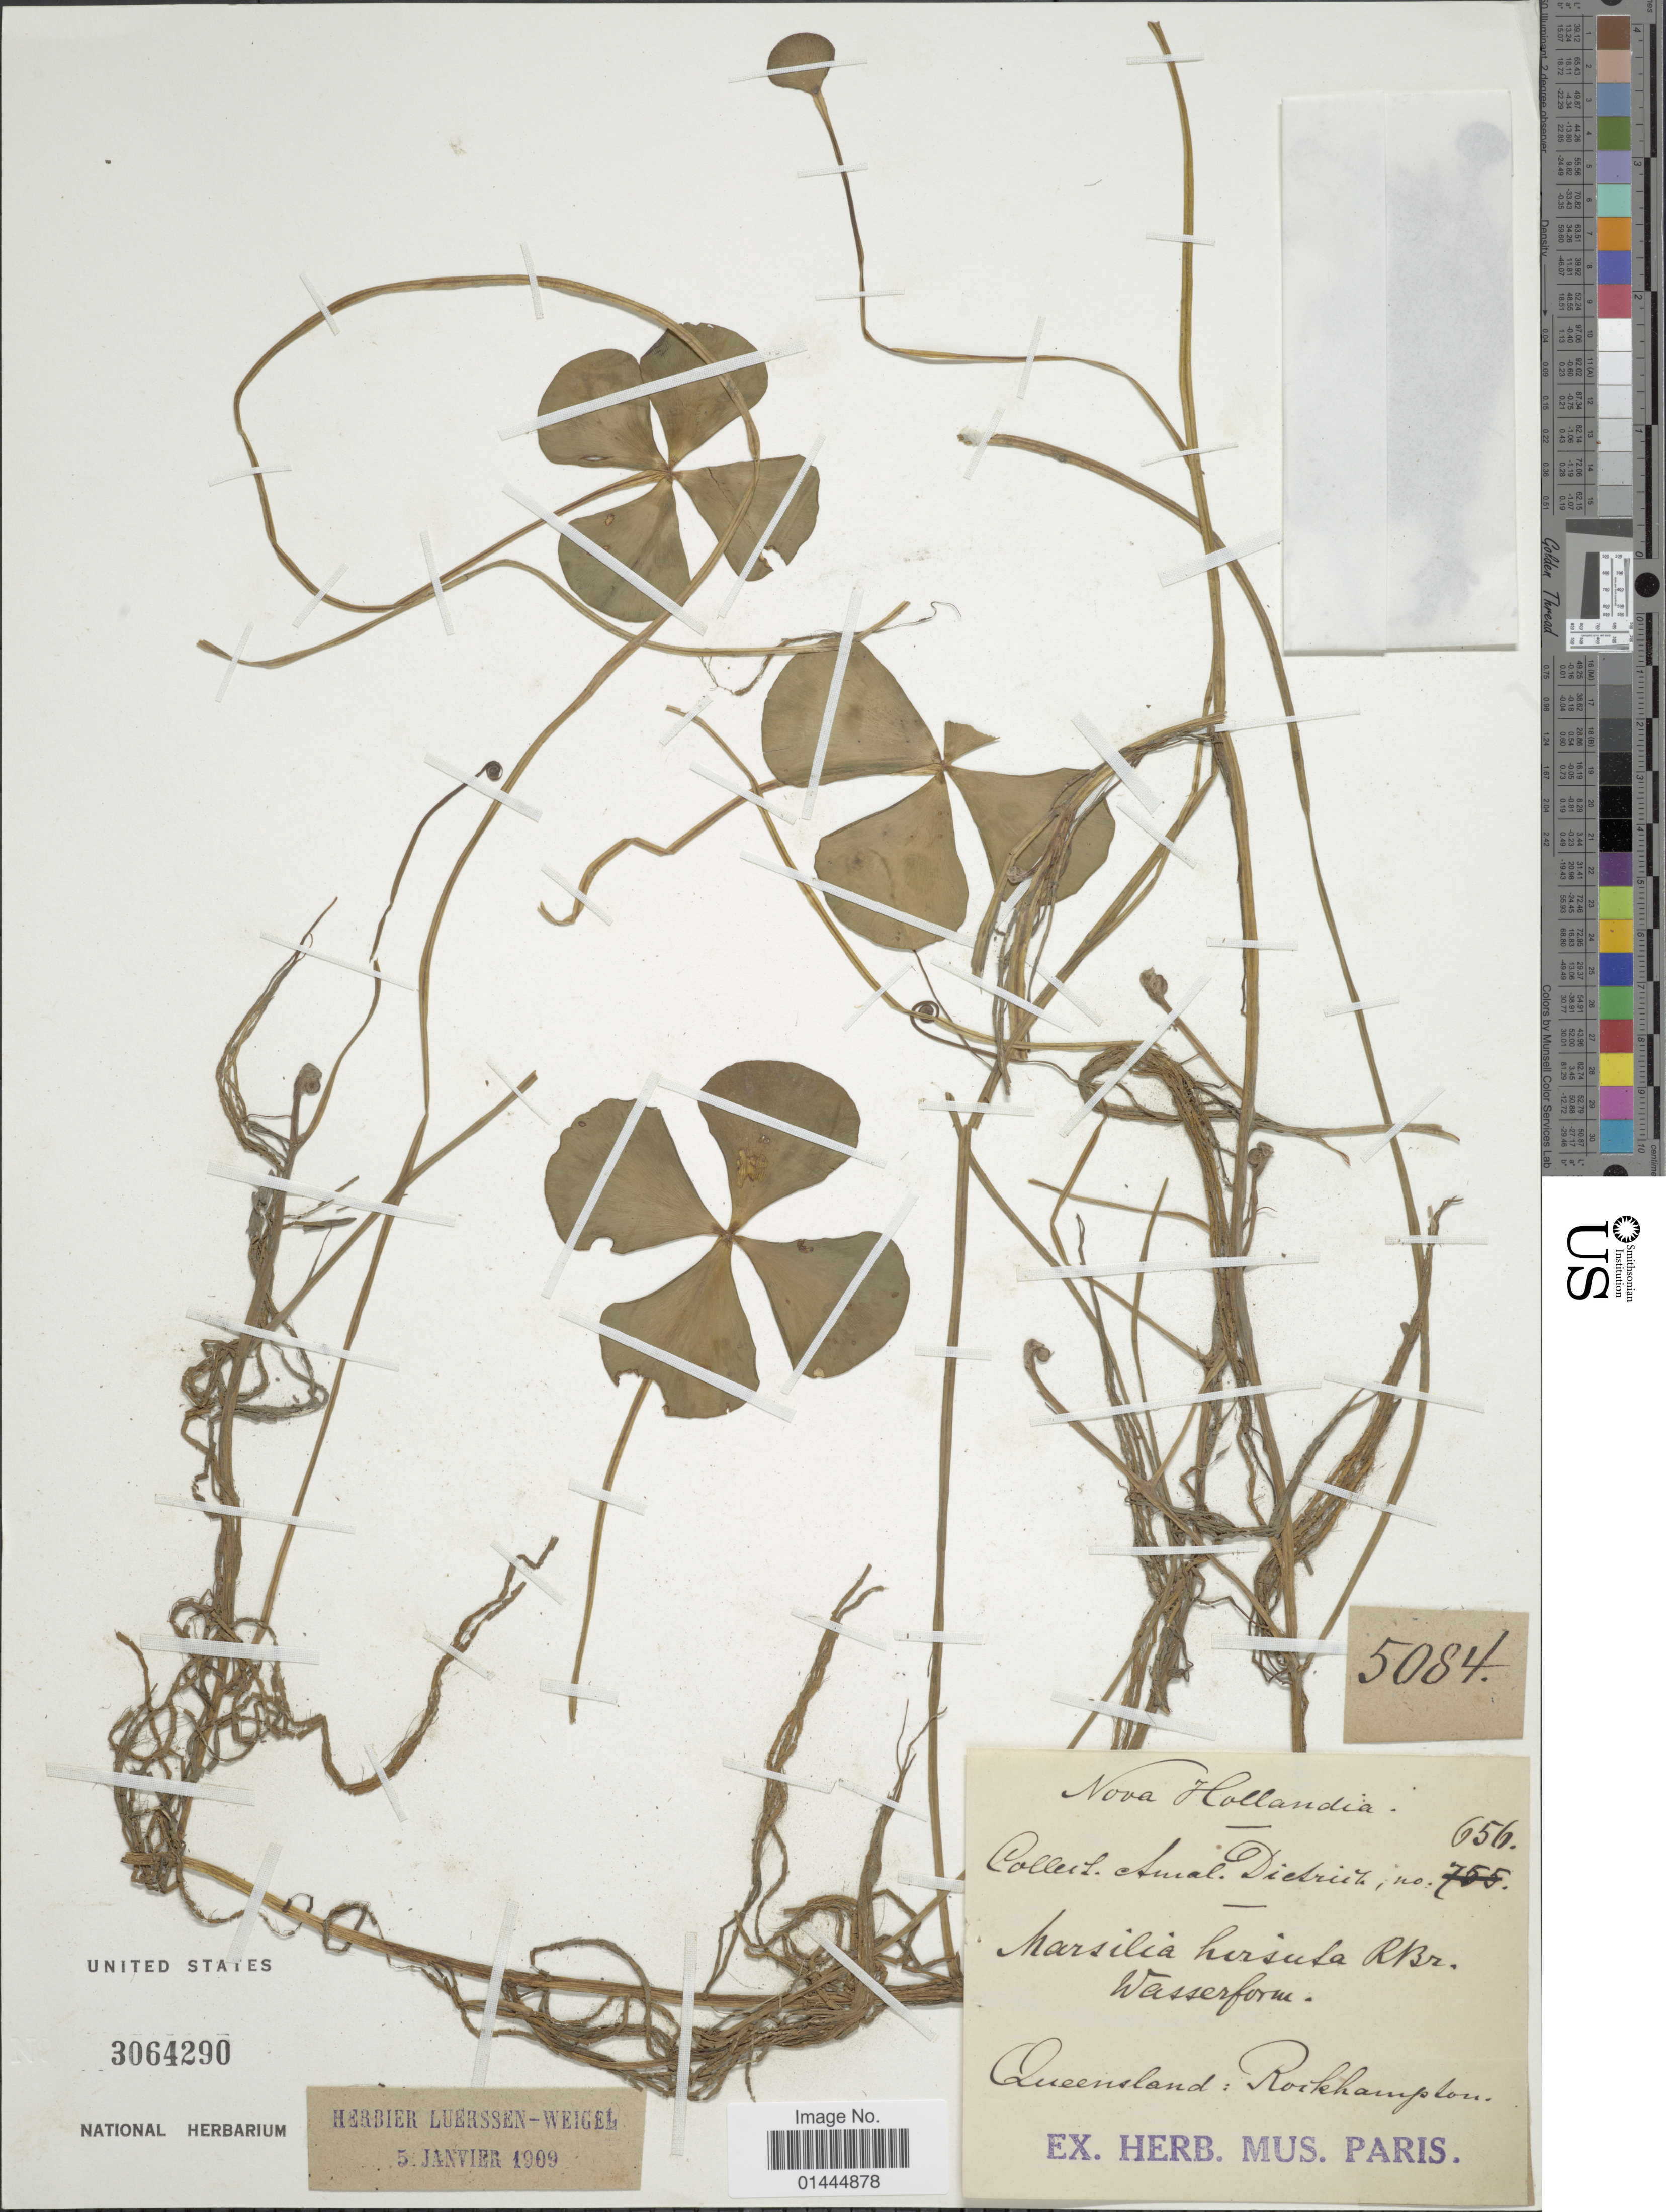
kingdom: Plantae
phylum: Tracheophyta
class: Polypodiopsida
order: Salviniales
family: Marsileaceae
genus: Marsilea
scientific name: Marsilea hirsuta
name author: R. Br.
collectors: A. Dietrich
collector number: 656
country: Australia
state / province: Queensland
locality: Nova Hollandia, Rockhampton.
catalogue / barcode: US 3064290